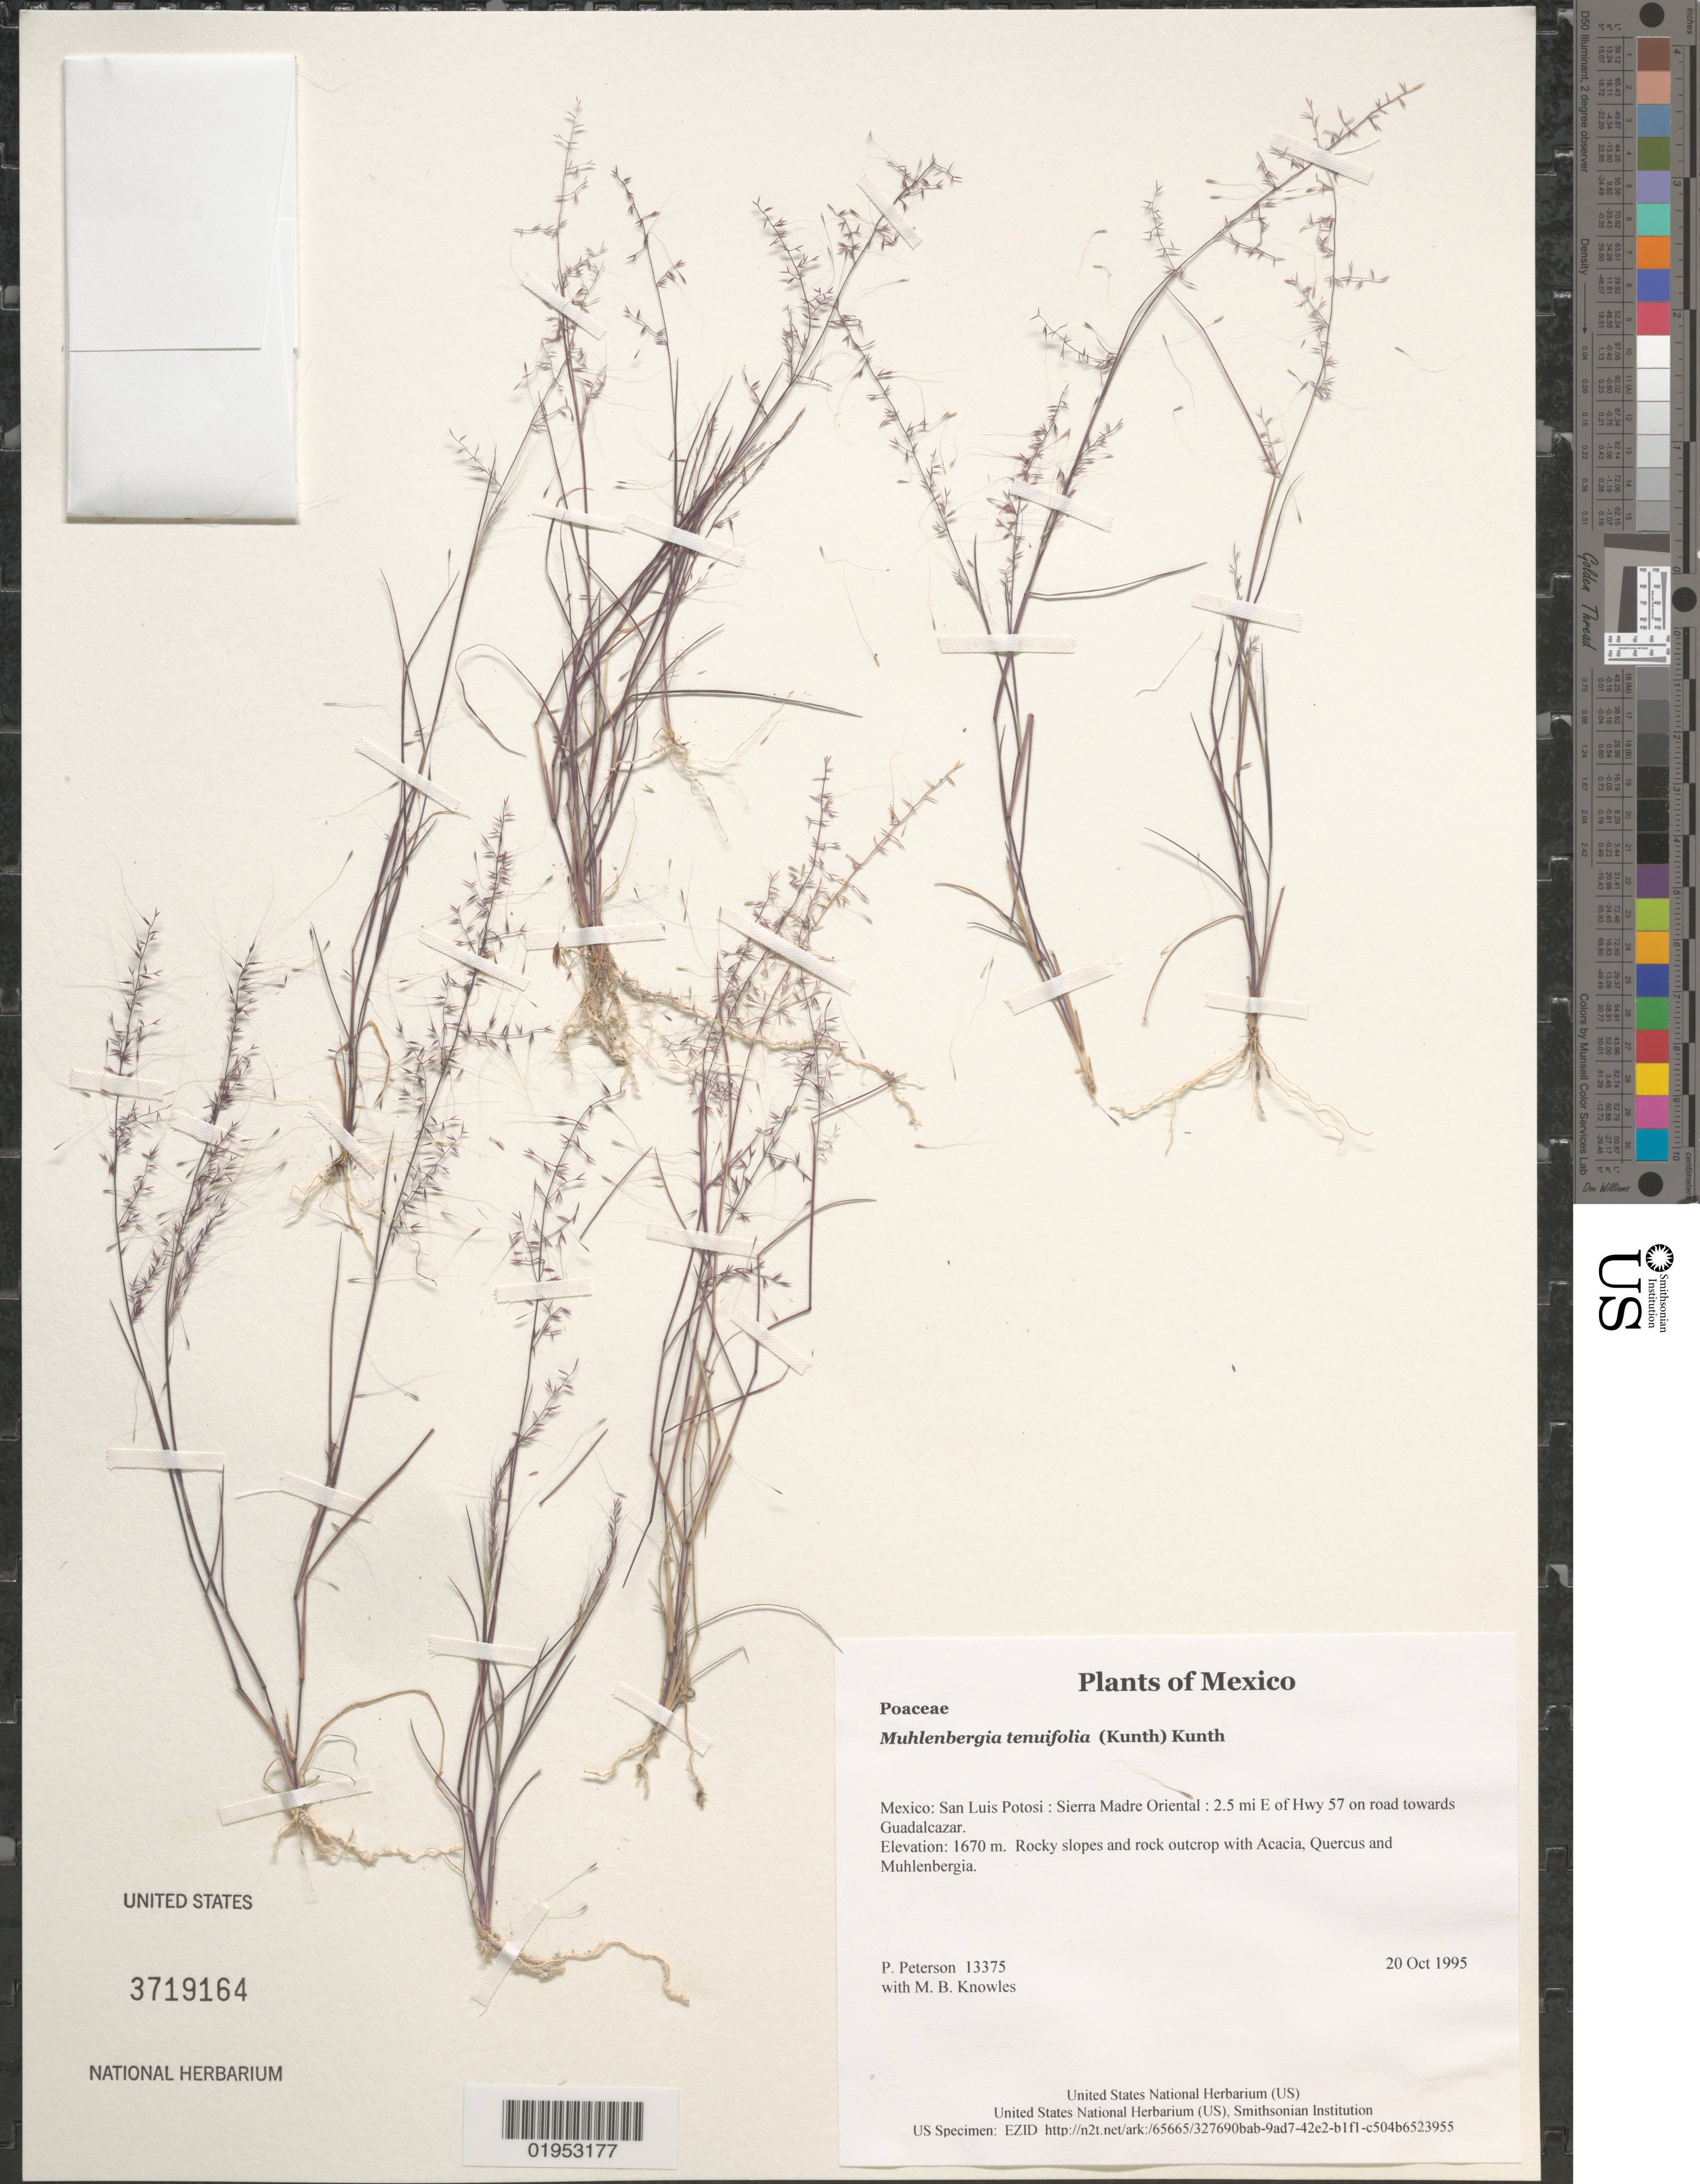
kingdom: Plantae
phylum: Tracheophyta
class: Liliopsida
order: Poales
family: Poaceae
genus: Muhlenbergia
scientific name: Muhlenbergia tenuifolia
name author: (Kunth) Kunth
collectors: P. M. Peterson & M. B. Knowles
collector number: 13375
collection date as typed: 20 Oct 1995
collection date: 1995-10-20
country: Mexico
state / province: San Luis Potosi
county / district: Sierra Madre Oriental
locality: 2.5 mi E of Hwy 57 on road towards Guadalcazar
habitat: Rocky slopes and rock outcrop with Acacia, Quercus and Muhlenbergia.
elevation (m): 1670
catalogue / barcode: US 3719164